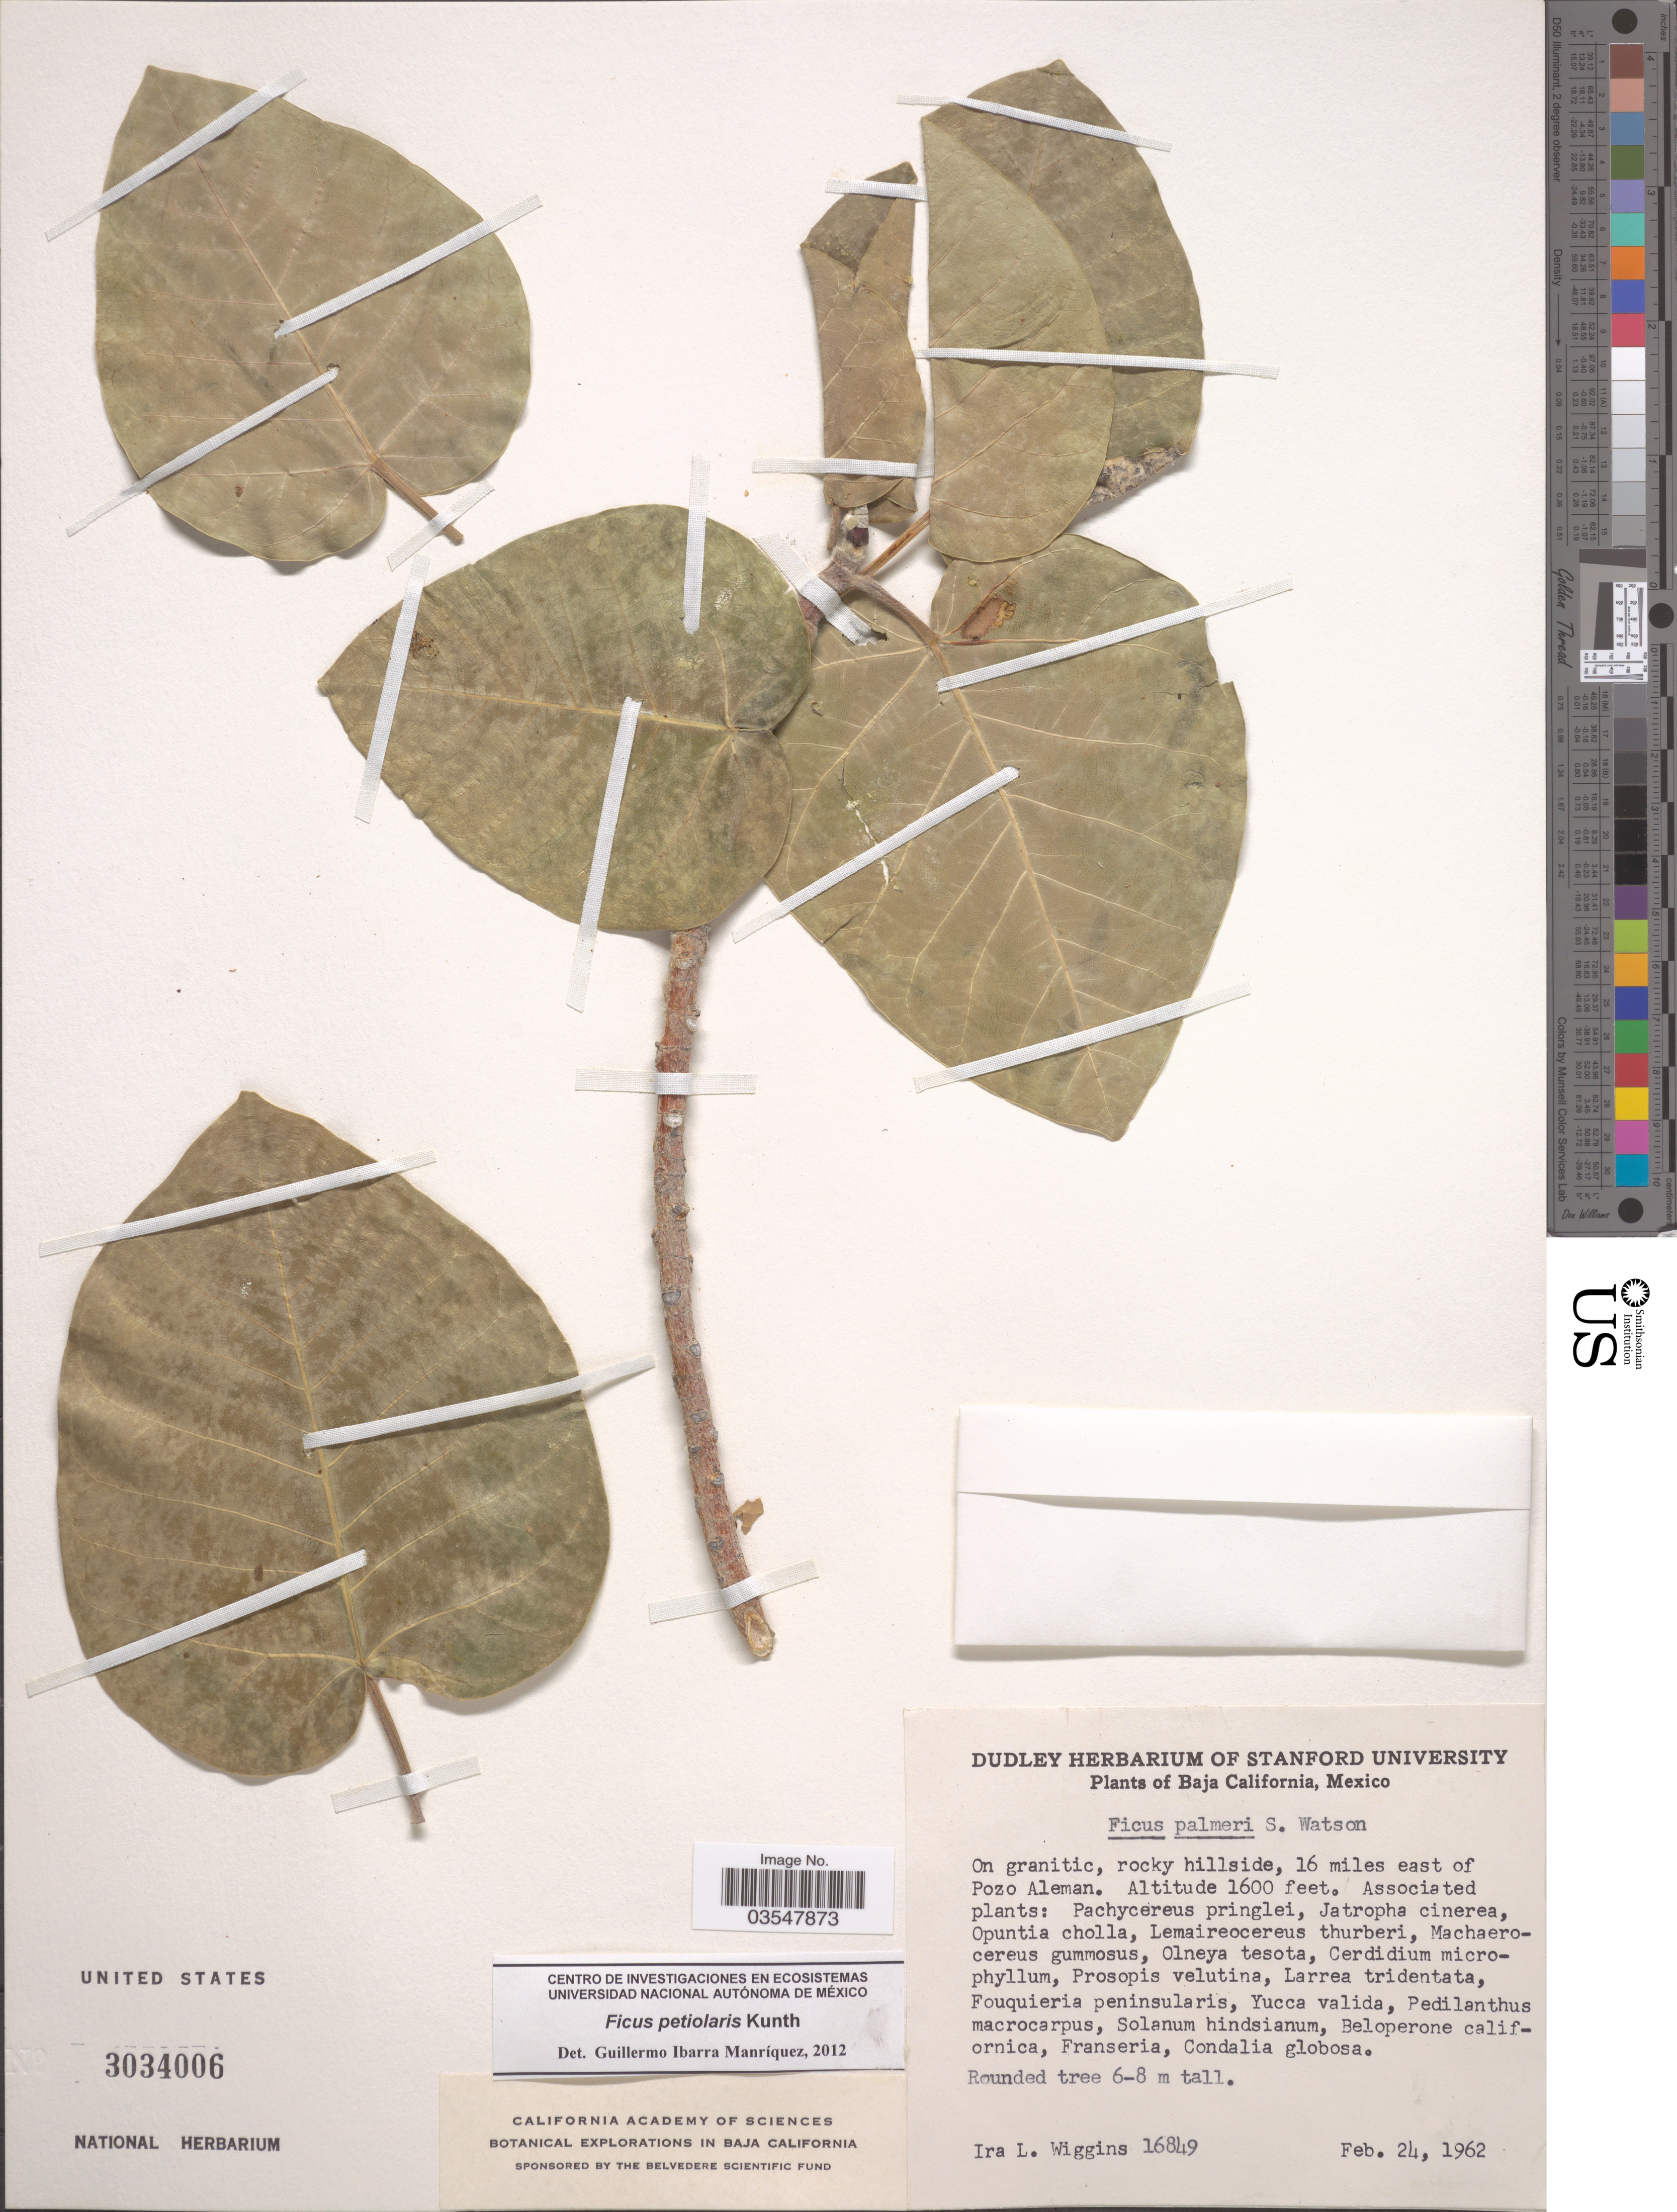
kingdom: Plantae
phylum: Tracheophyta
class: Magnoliopsida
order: Rosales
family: Moraceae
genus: Ficus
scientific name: Ficus petiolaris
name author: Kunth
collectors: I. L. Wiggins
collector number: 16849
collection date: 1962-02-24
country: Mexico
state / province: Baja California Norte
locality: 16 miles east of Pozo Aleman.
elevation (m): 488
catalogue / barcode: US 3034006